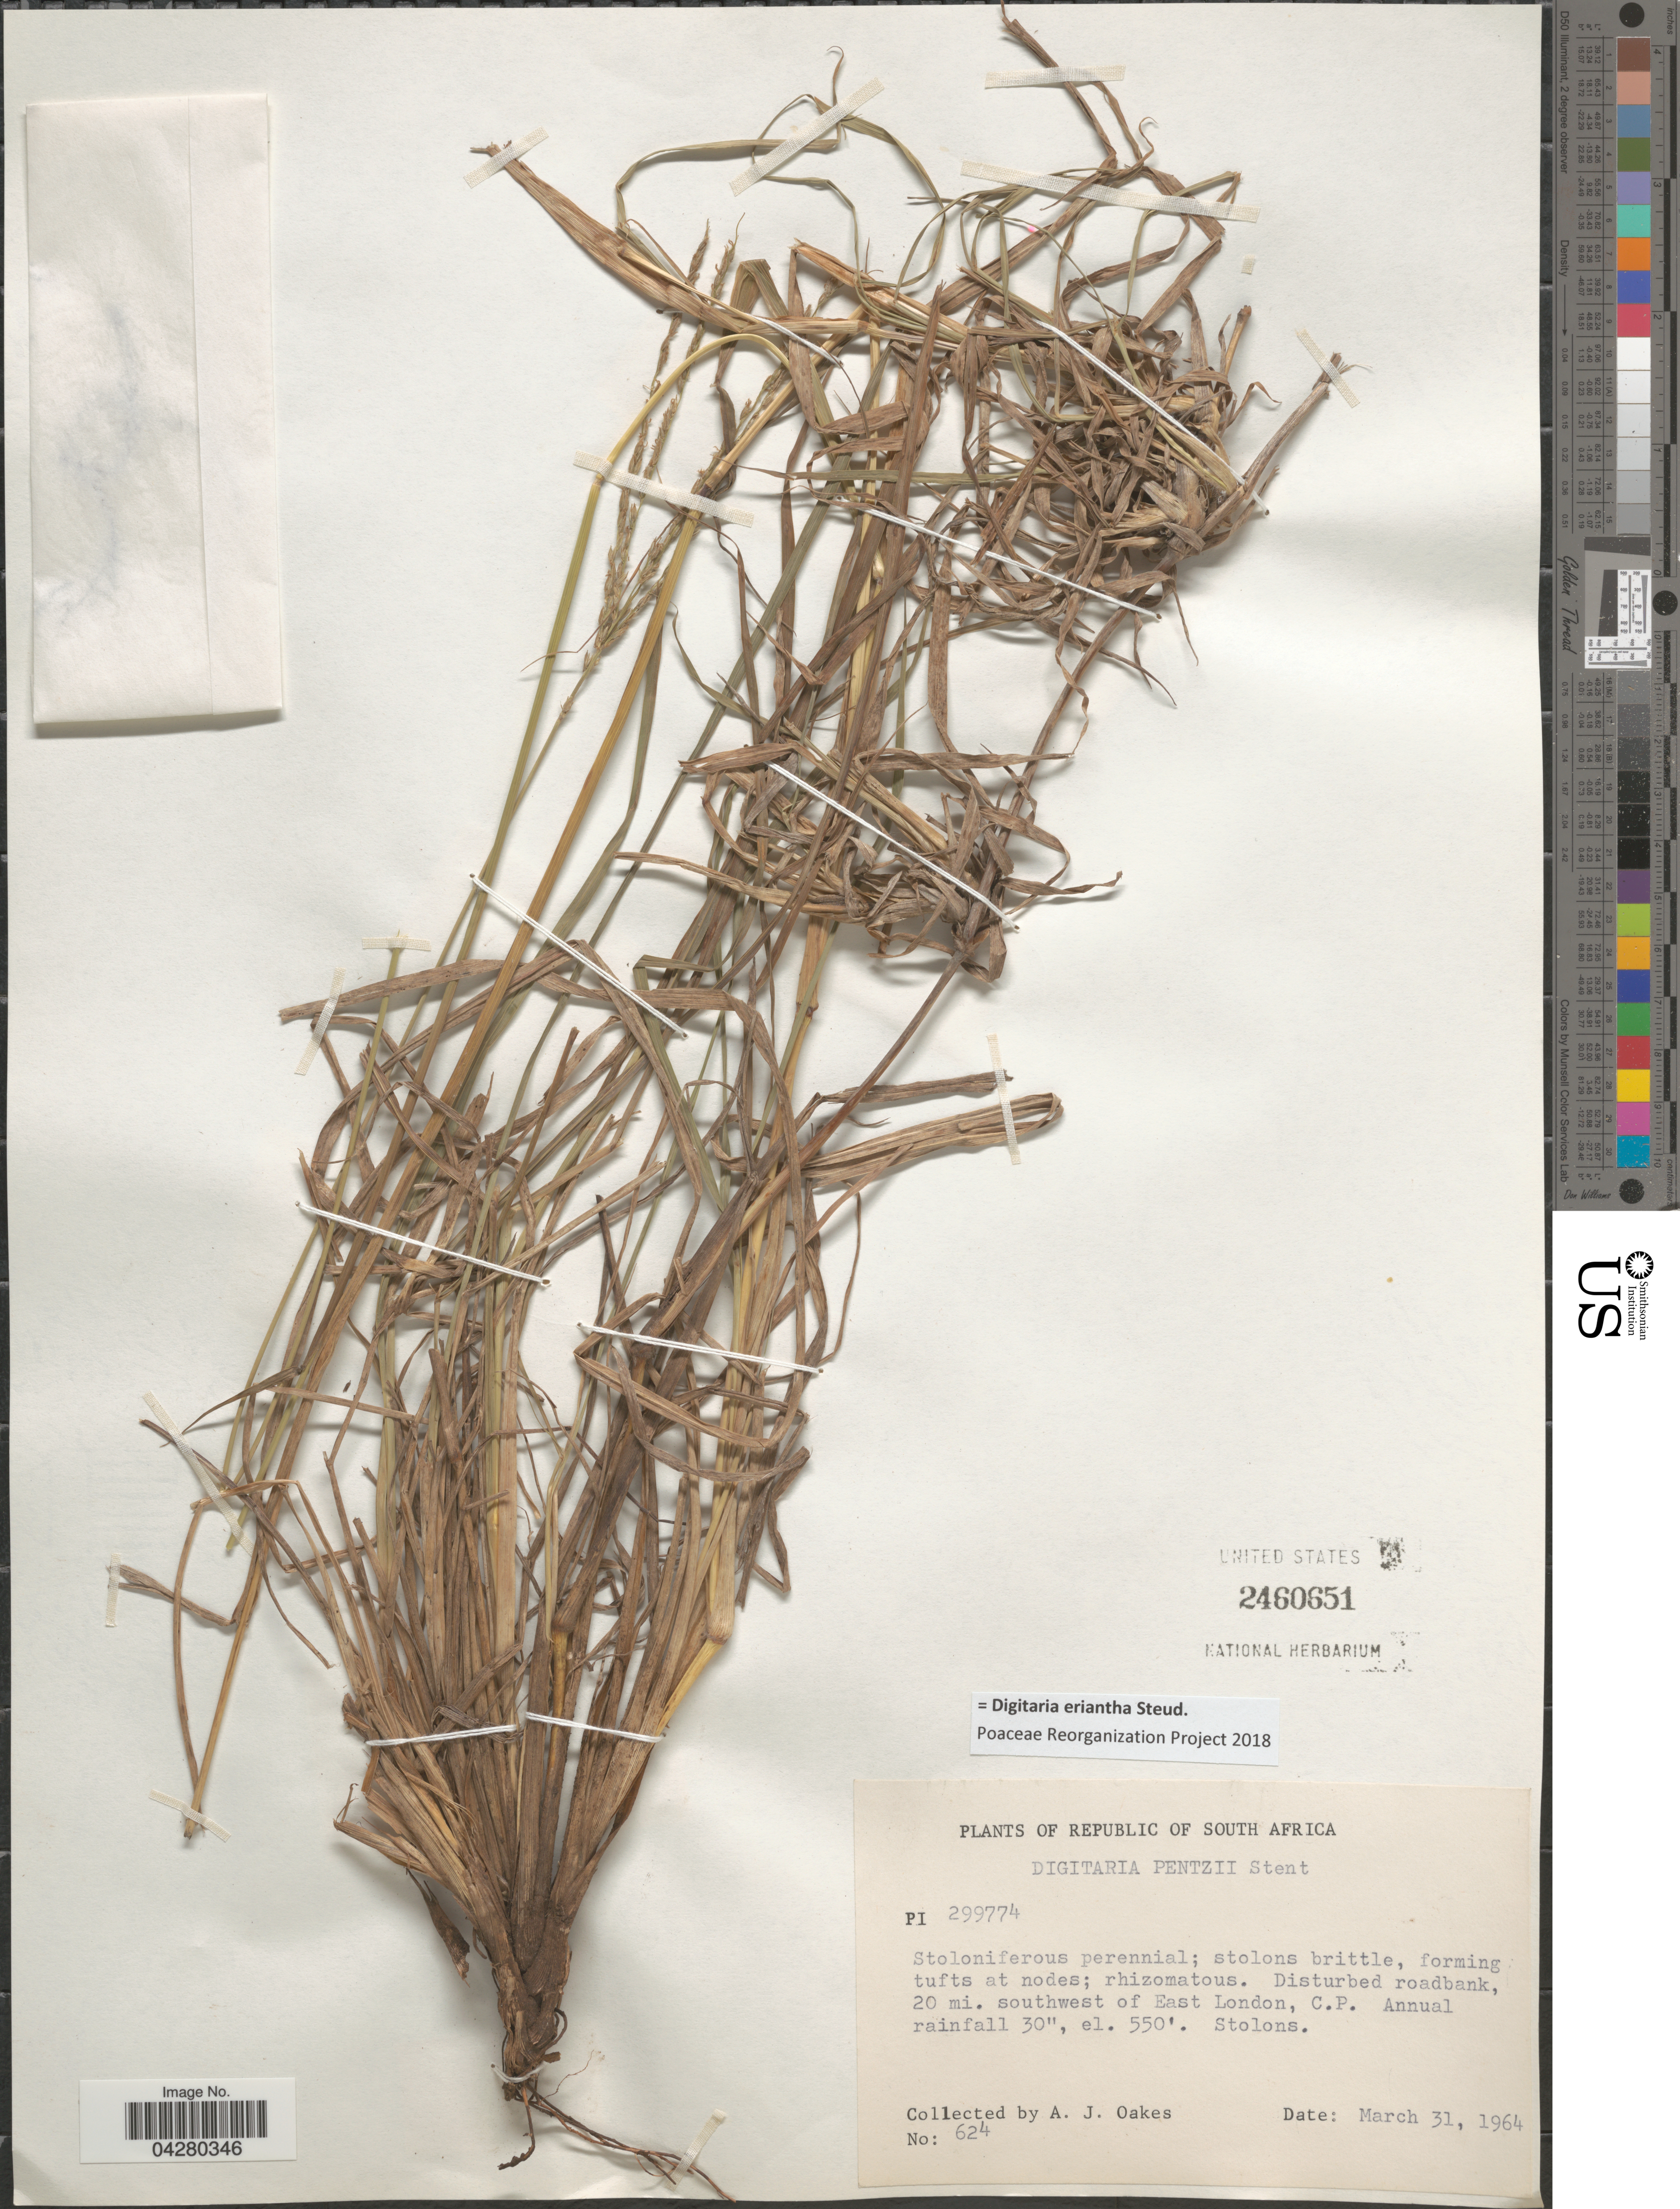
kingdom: Plantae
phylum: Tracheophyta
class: Liliopsida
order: Poales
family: Poaceae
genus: Digitaria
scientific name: Digitaria eriantha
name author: Steud.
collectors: A. Oakes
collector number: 624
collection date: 1964-03-31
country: South Africa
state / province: Eastern Cape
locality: Disturbed roadbank, 20 mi. southwest of East London.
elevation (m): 168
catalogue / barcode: US 2460651